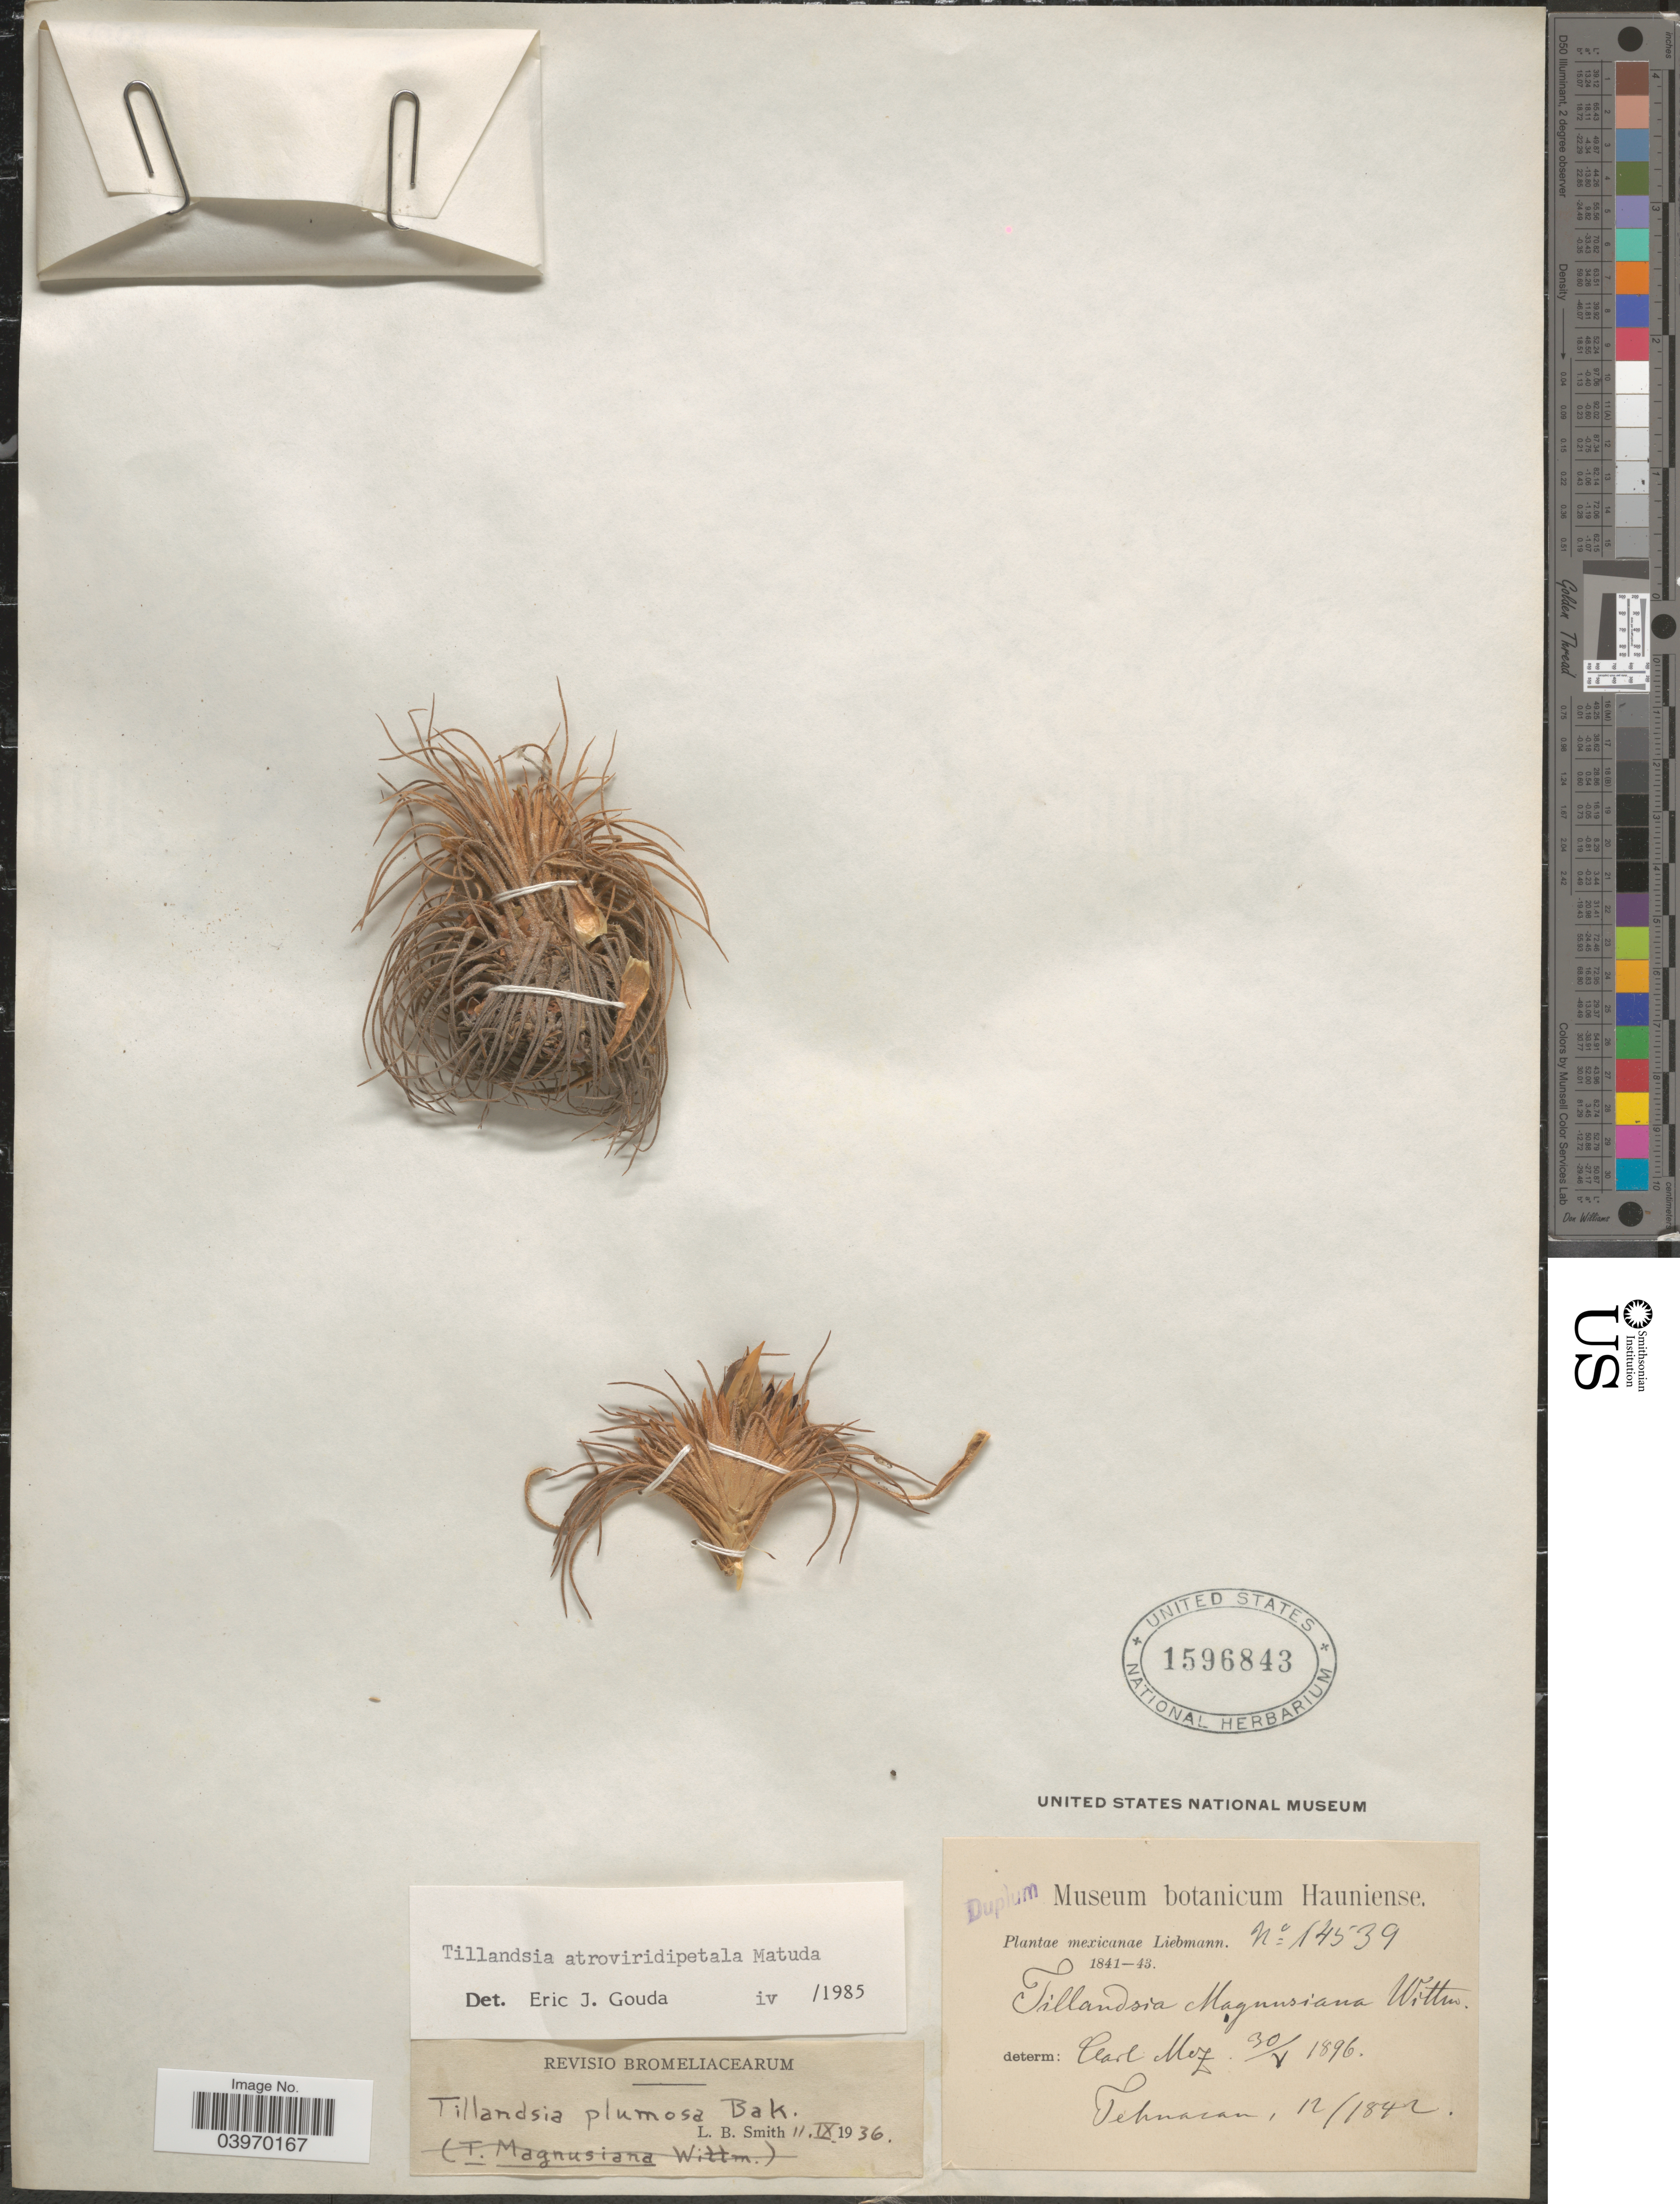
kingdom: Plantae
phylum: Tracheophyta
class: Liliopsida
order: Poales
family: Bromeliaceae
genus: Tillandsia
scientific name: Tillandsia plumosa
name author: Baker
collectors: Liebmann, --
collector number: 14539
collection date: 1842-12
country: Mexico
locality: Tehuacan.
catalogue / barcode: US 1596843